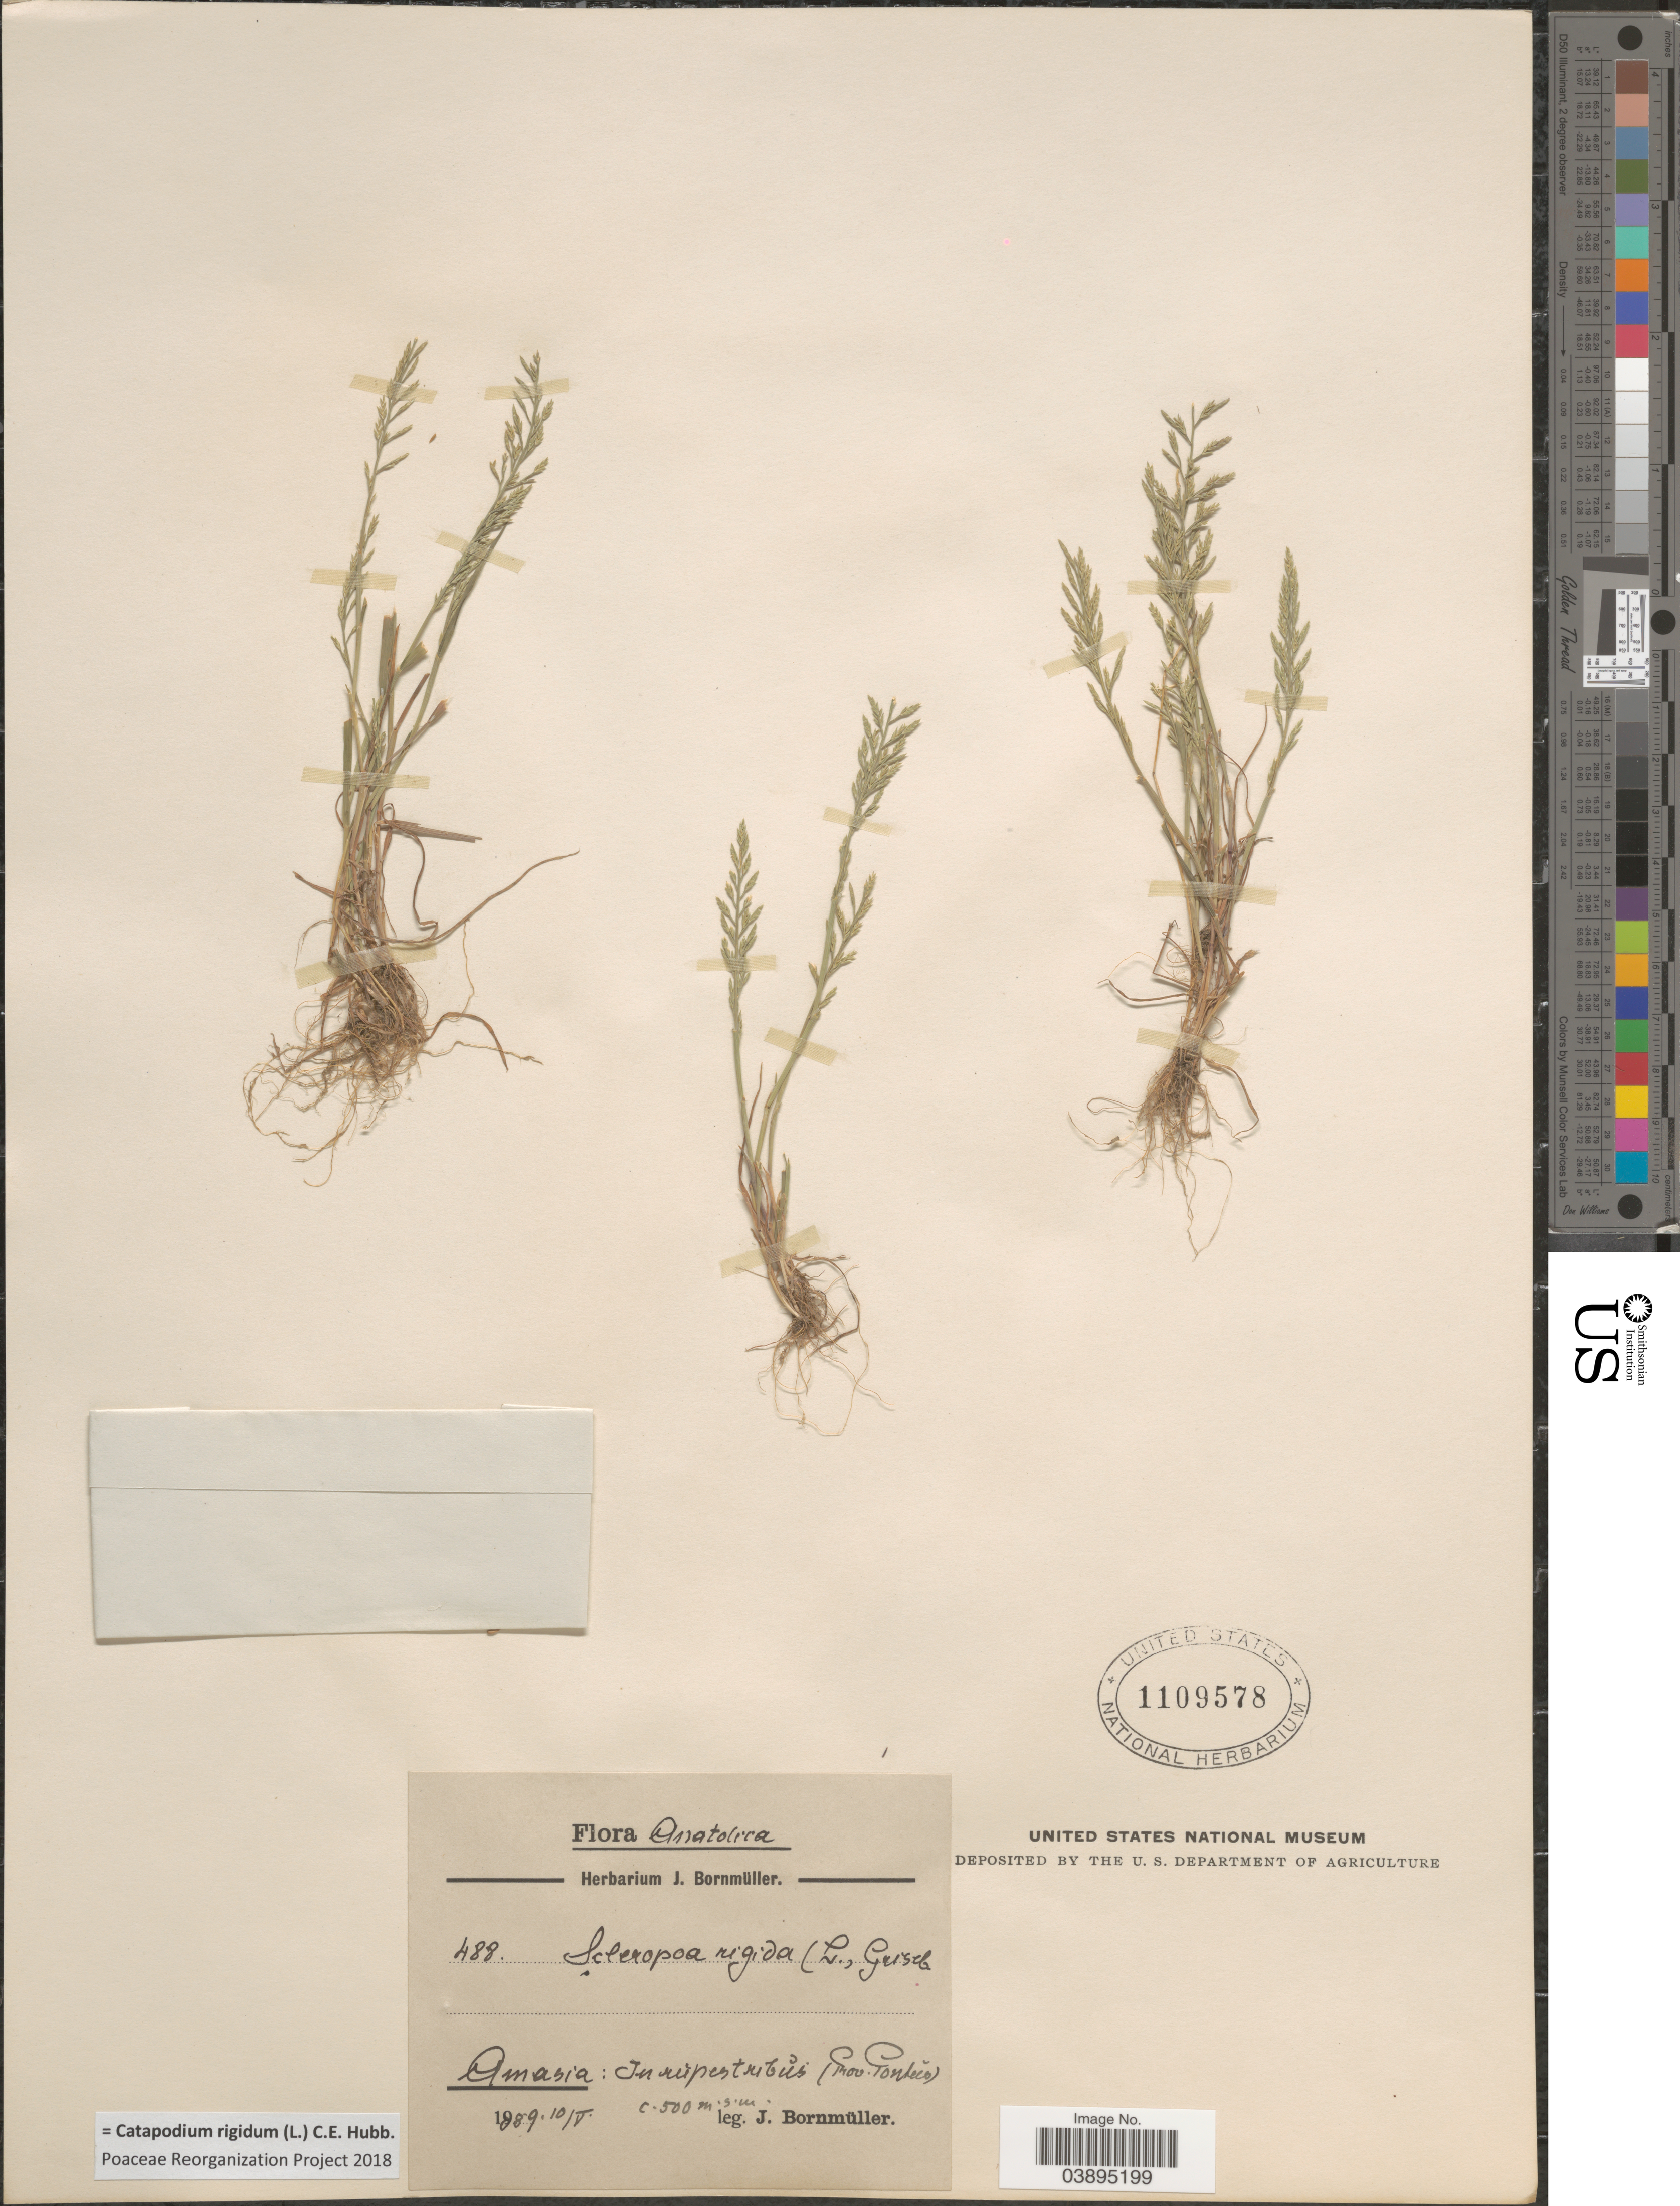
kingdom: Plantae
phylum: Tracheophyta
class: Liliopsida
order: Poales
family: Poaceae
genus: Catapodium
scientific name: Catapodium rigidum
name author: (L.) C.E. Hubb.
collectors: J. Bornmüller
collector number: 488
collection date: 1889-05-10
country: Turkey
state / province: Amasya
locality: Anatolica. Amasia: In rupestribůs (Prov. Pontus).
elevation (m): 500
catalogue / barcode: US 1109578